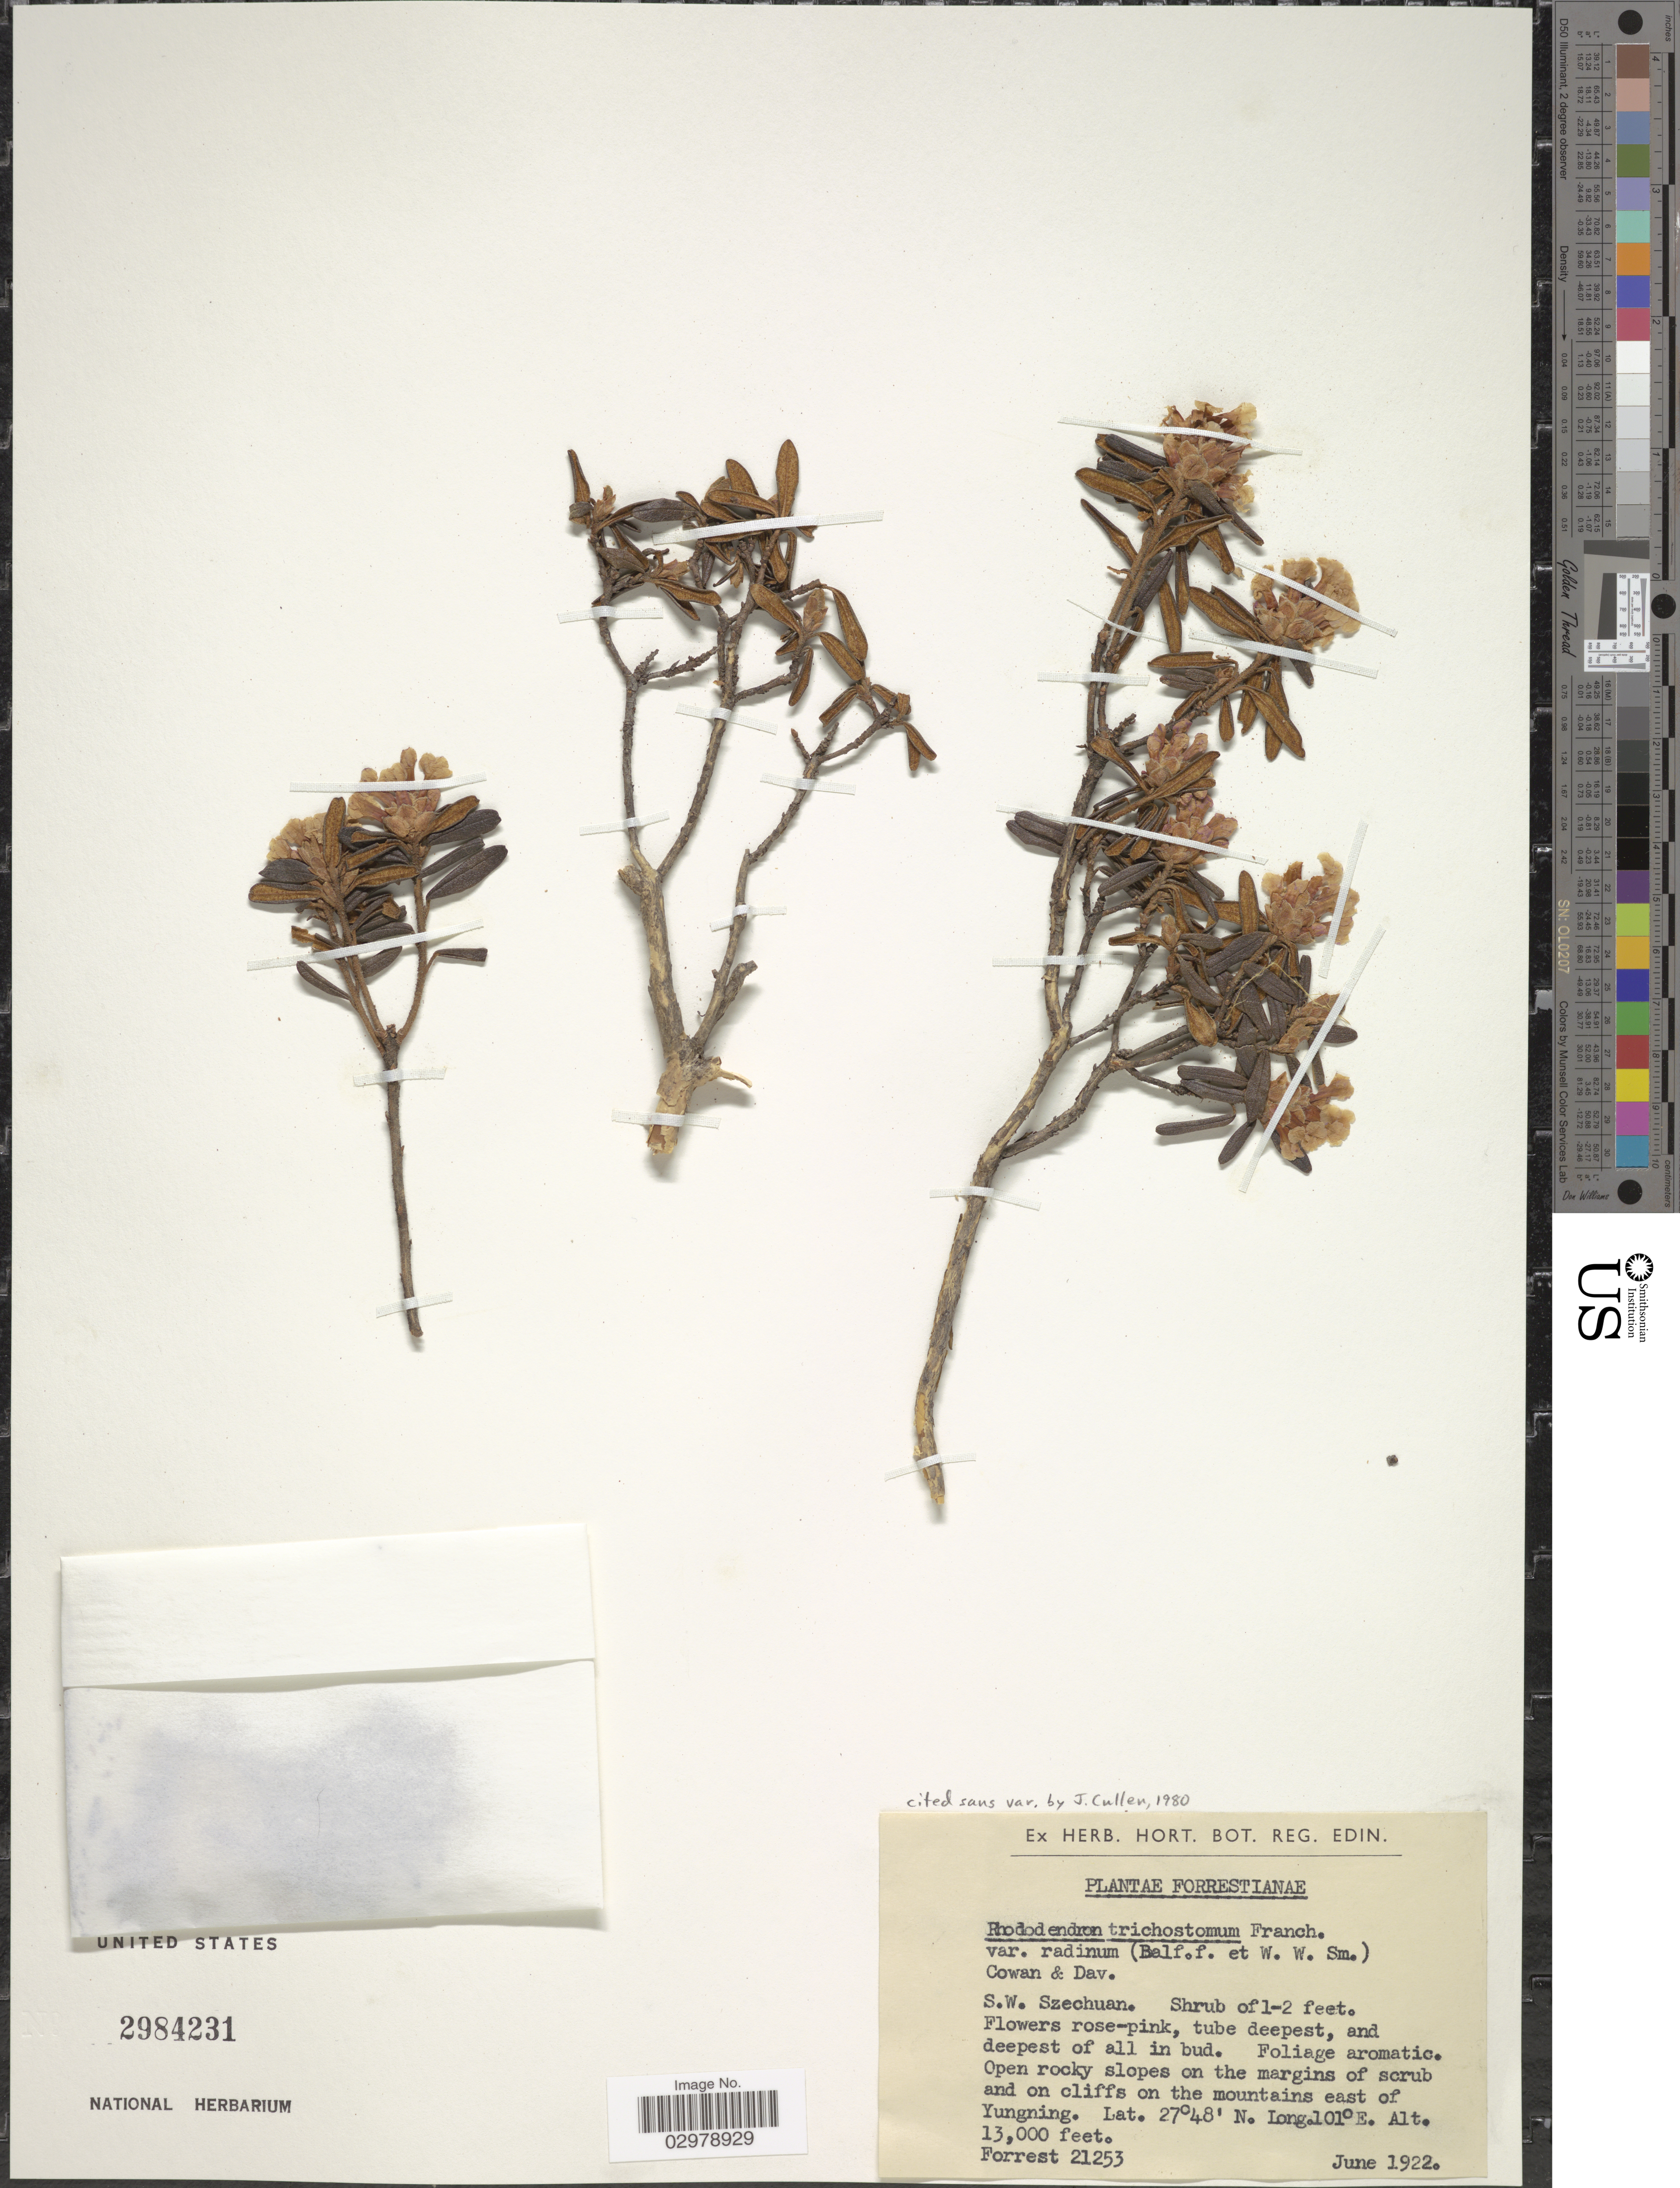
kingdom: Plantae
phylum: Tracheophyta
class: Magnoliopsida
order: Ericales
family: Ericaceae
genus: Rhododendron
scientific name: Rhododendron trichostomum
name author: Franch.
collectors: -. Forrest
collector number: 21253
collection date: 1922-06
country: China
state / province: Sichuan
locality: S.W. Szechuan. Open rocky slopes on the margins of scrub and on cliffs on the mountains east of Yungning.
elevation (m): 3962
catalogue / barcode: US 2984231